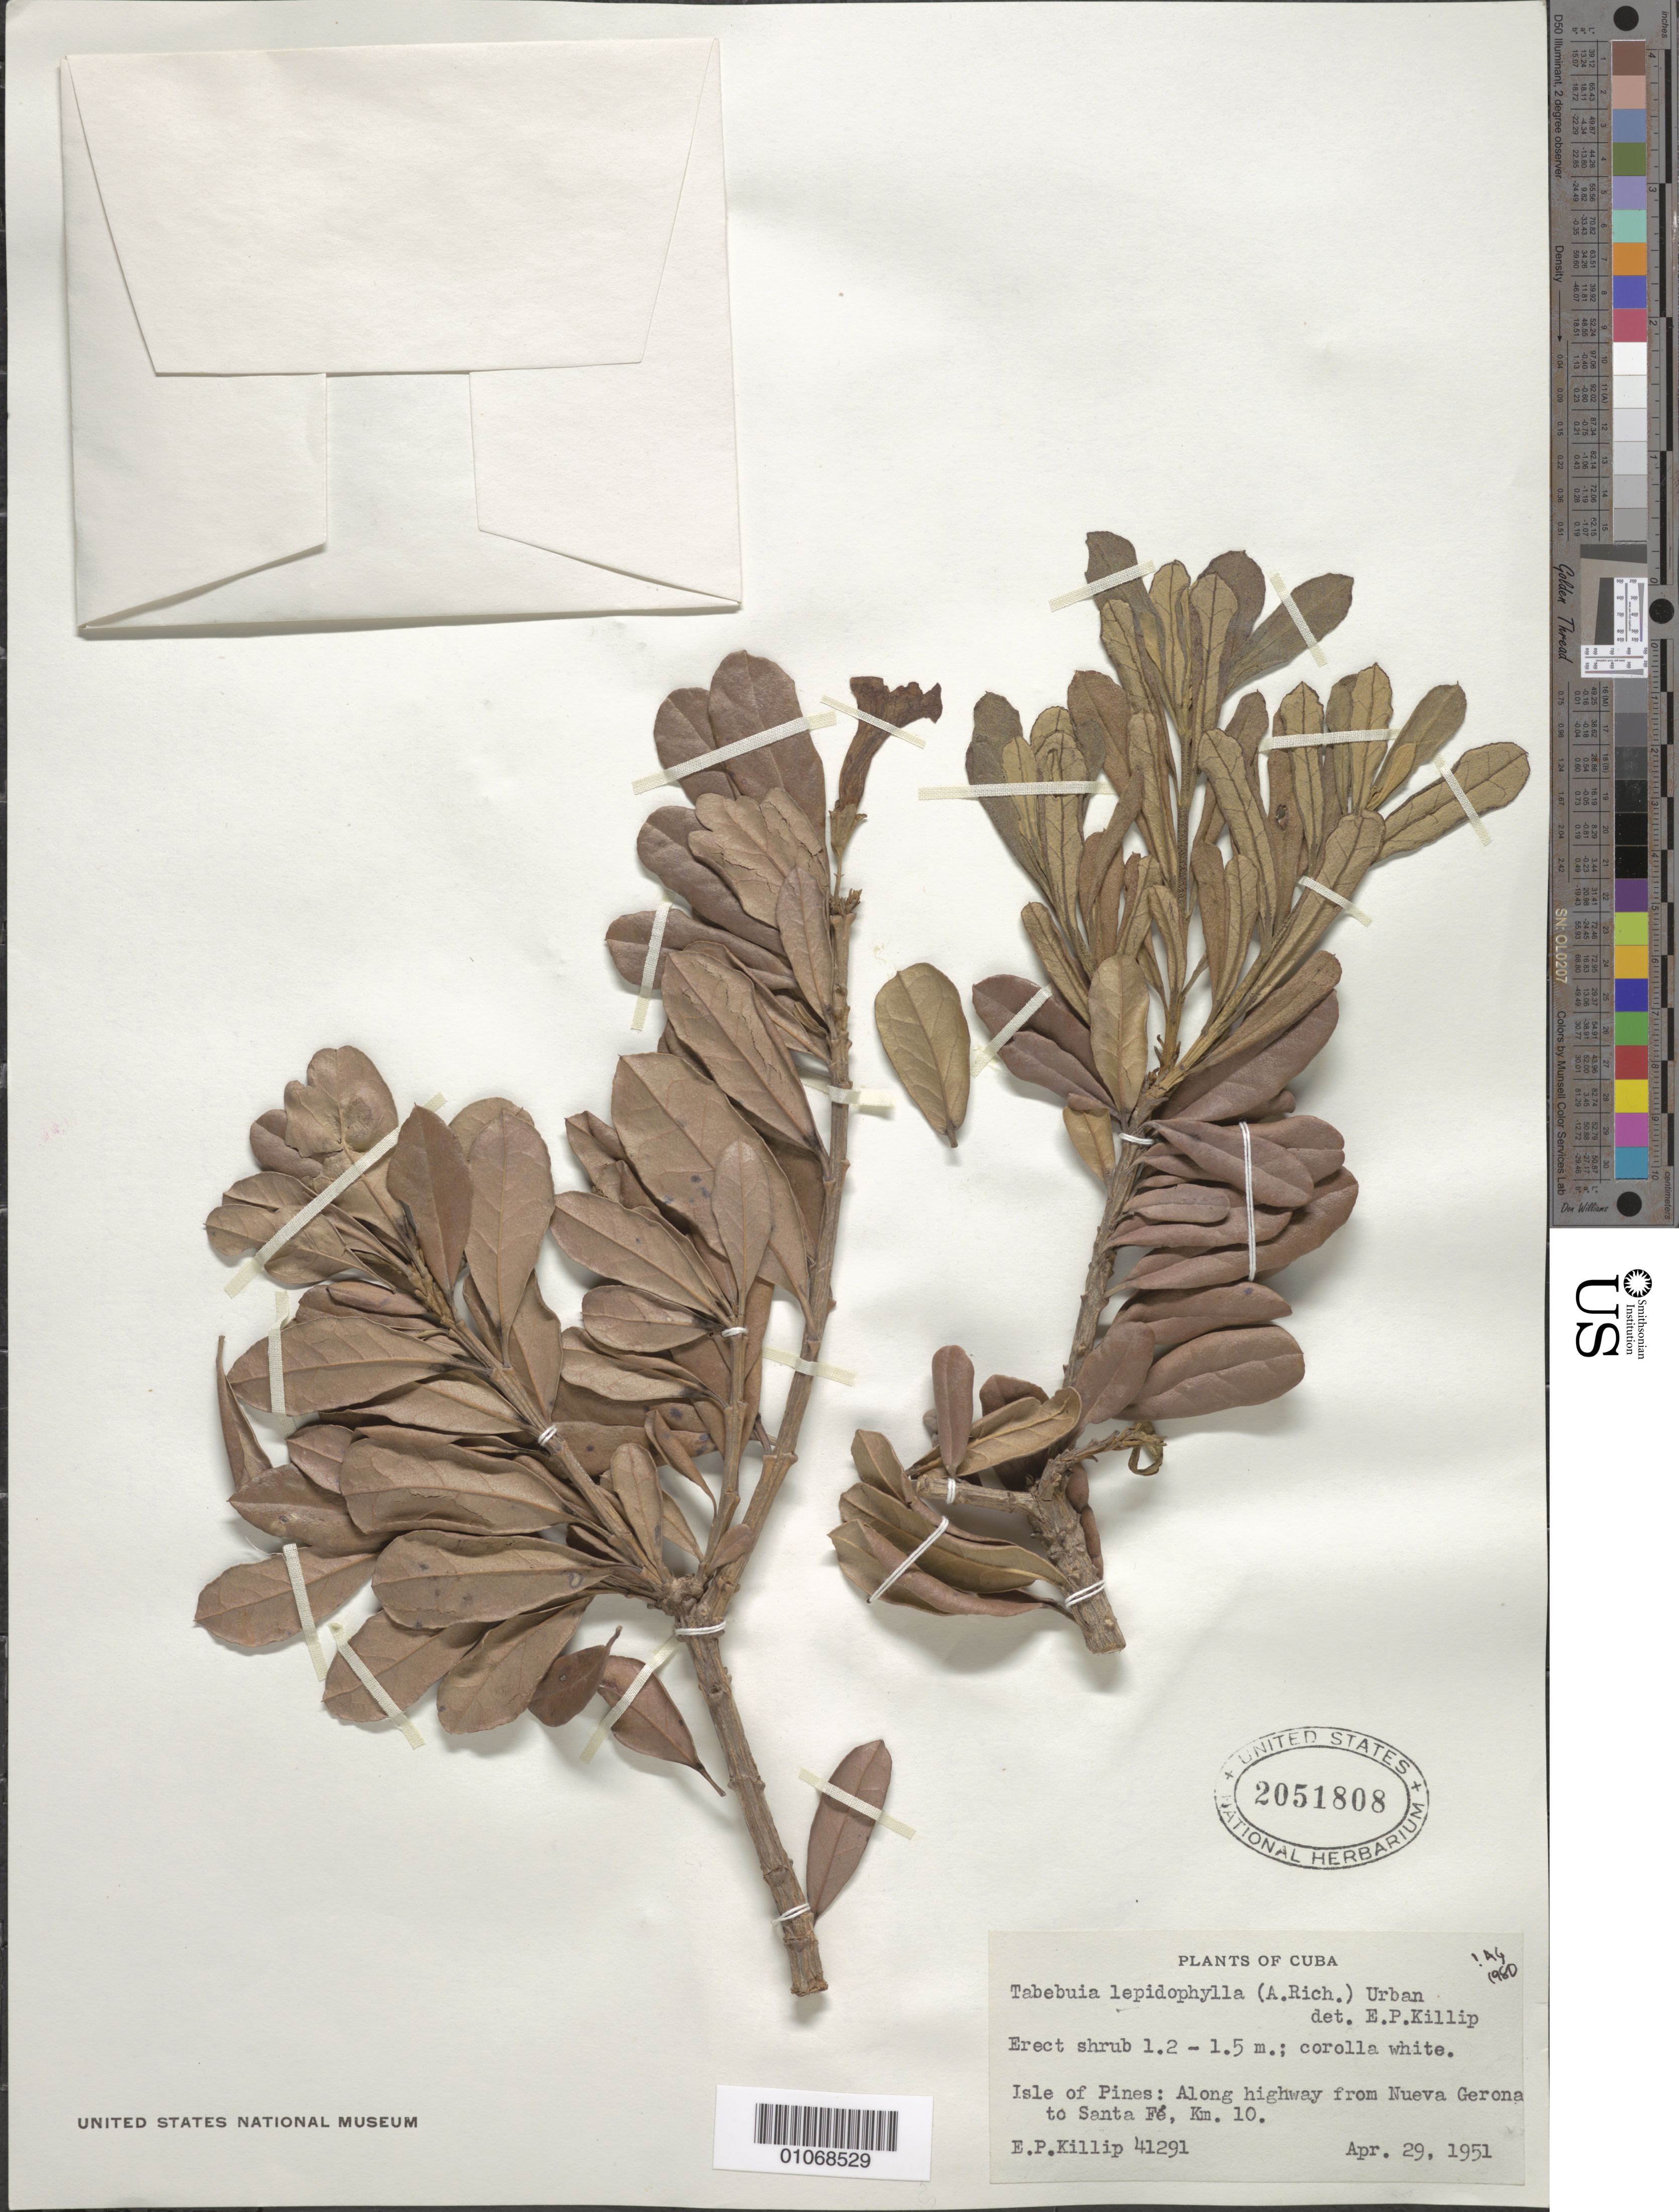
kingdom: Plantae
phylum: Tracheophyta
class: Magnoliopsida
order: Lamiales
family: Bignoniaceae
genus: Tabebuia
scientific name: Tabebuia lepidophylla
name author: (A. Rich.) Greenm.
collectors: E. P. Killip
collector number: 41291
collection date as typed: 29 Apr 1951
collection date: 1951-04-29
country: Cuba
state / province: Isla de La Juventud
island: Isla de la Juventud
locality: Isle of Pines, Along highway from Nueva Gerona to Santa Fe, Km 10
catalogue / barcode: US 2051808